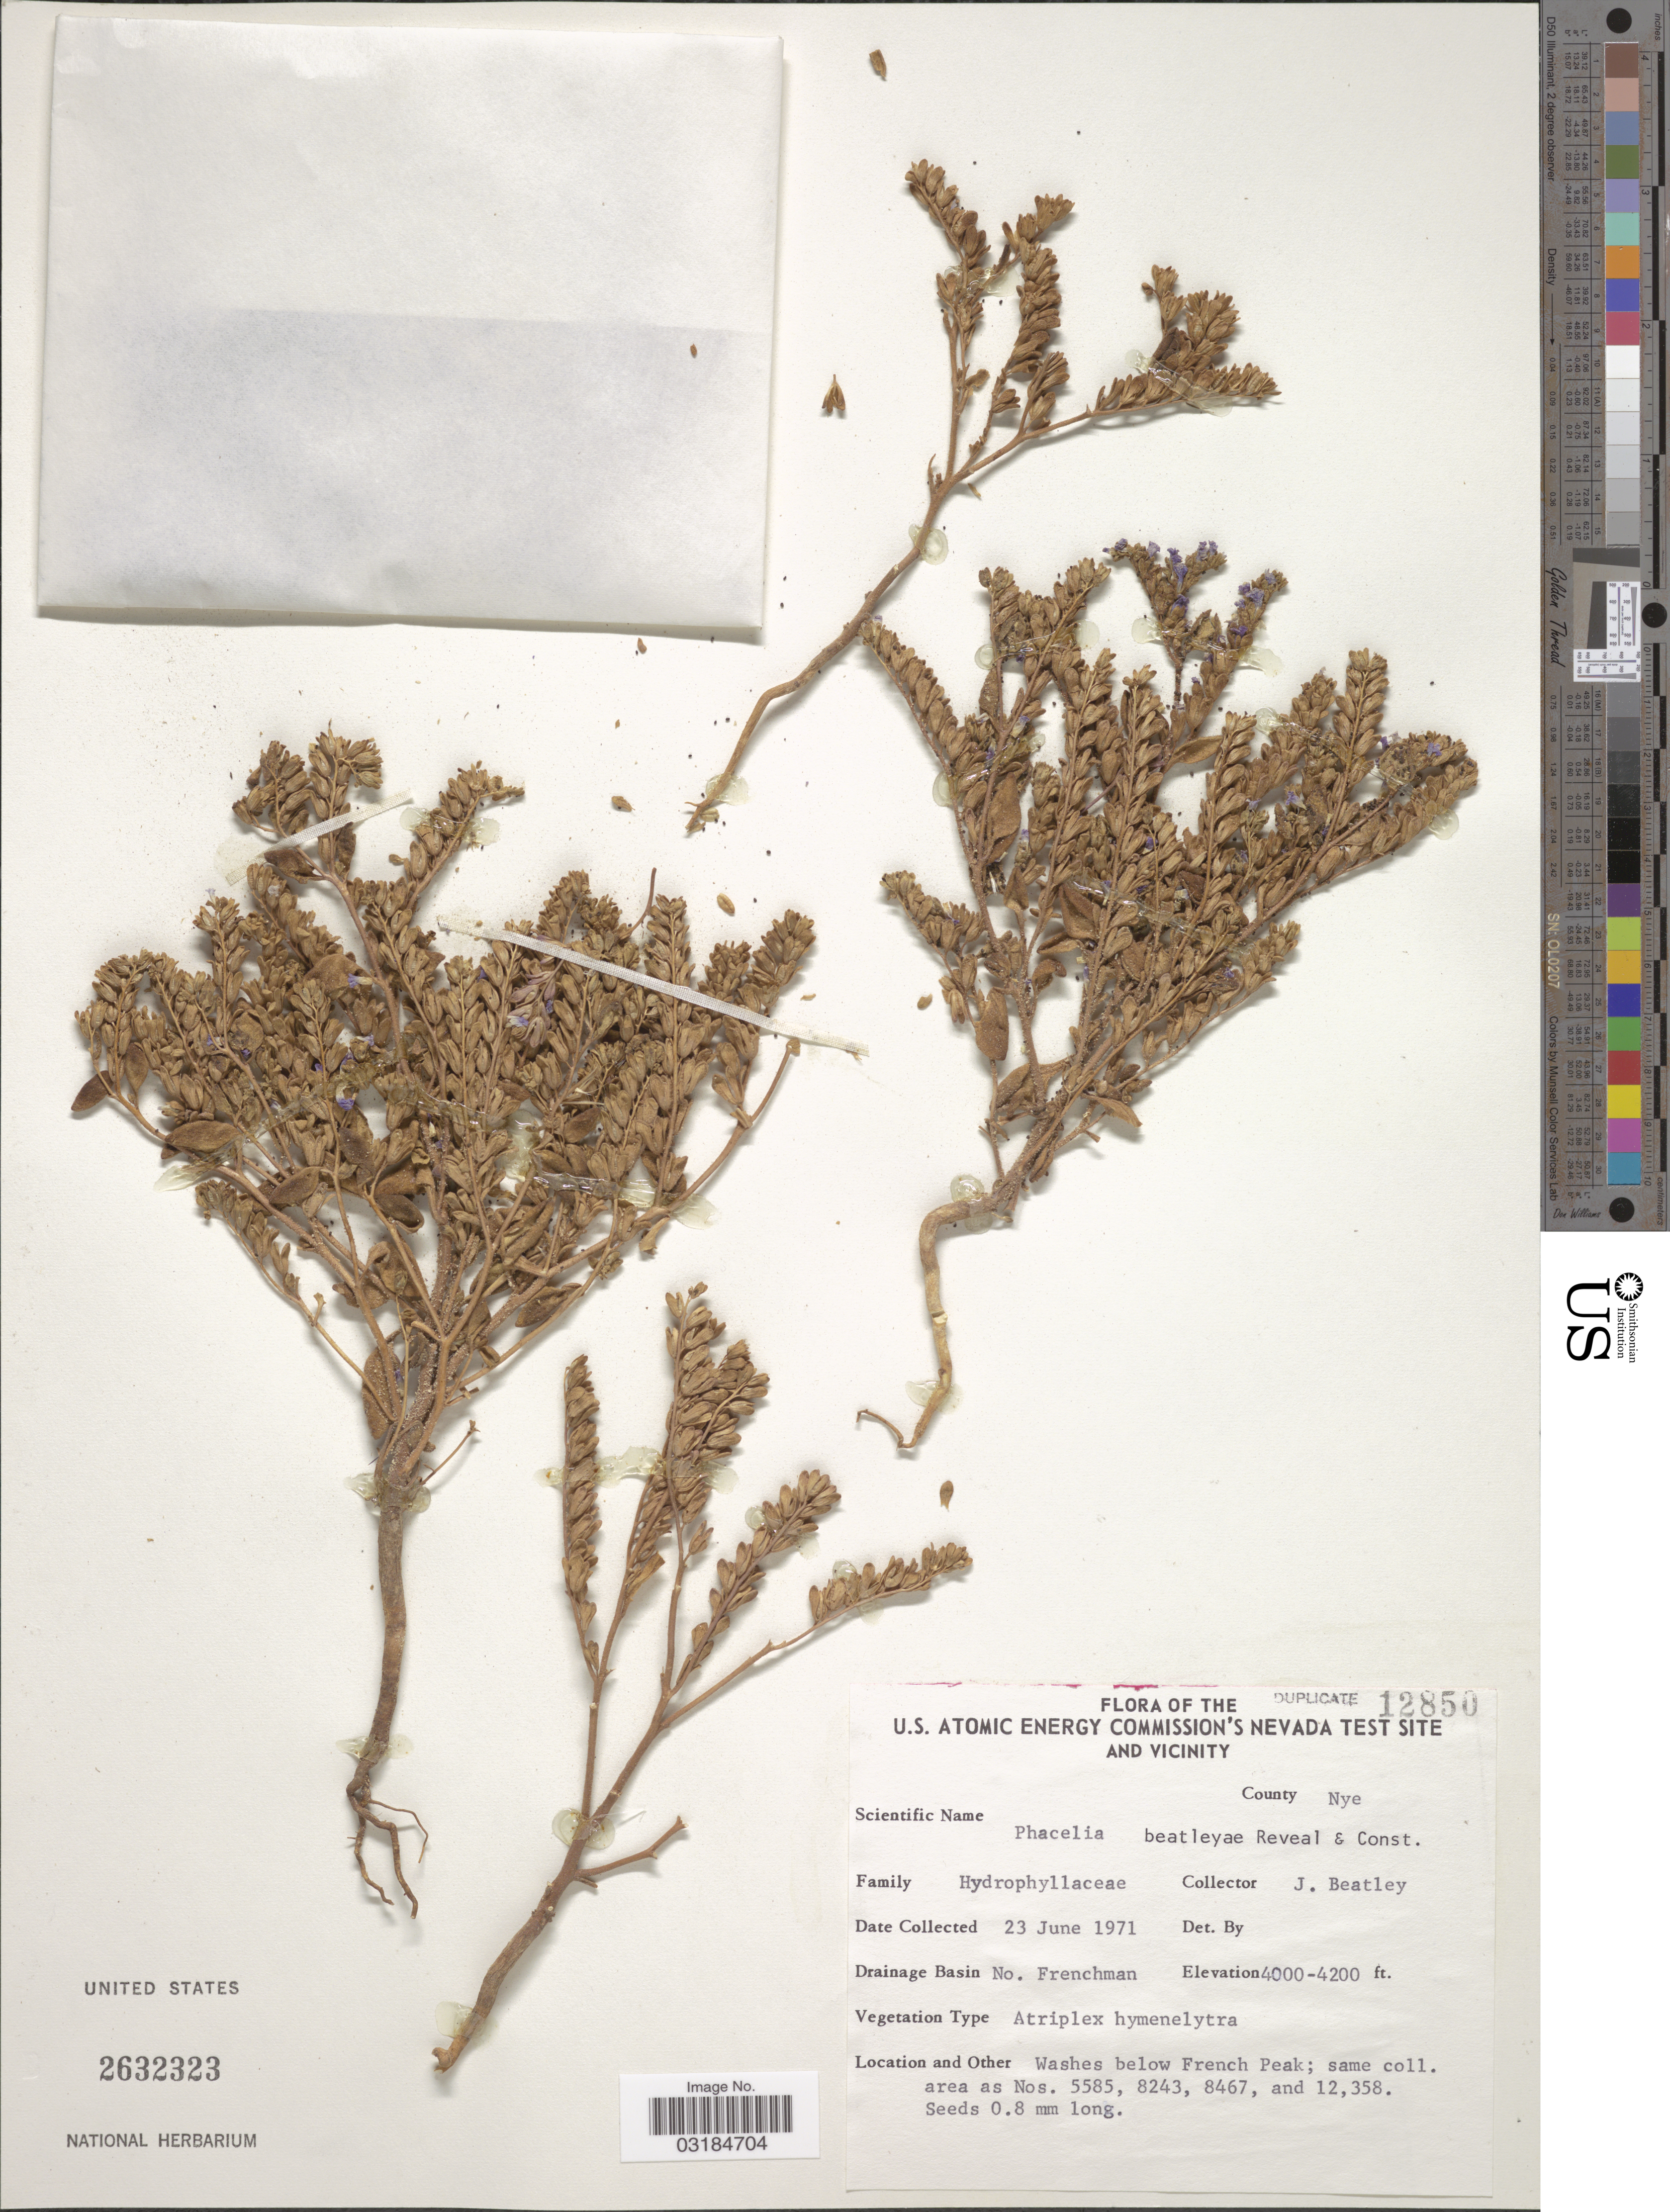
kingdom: Plantae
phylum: Tracheophyta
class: Magnoliopsida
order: Boraginales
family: Hydrophyllaceae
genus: Phacelia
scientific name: Phacelia beatleyae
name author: Reveal & Constance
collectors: J. C. Beatley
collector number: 12850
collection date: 1971-06-23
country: United States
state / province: Nevada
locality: The U.S. Atomic Energy Commission's Nevada Test Site And Vicinity, County Nye, Drainage Basin No. Frenchman, Washes below French Peak.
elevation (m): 1219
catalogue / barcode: US 2632323